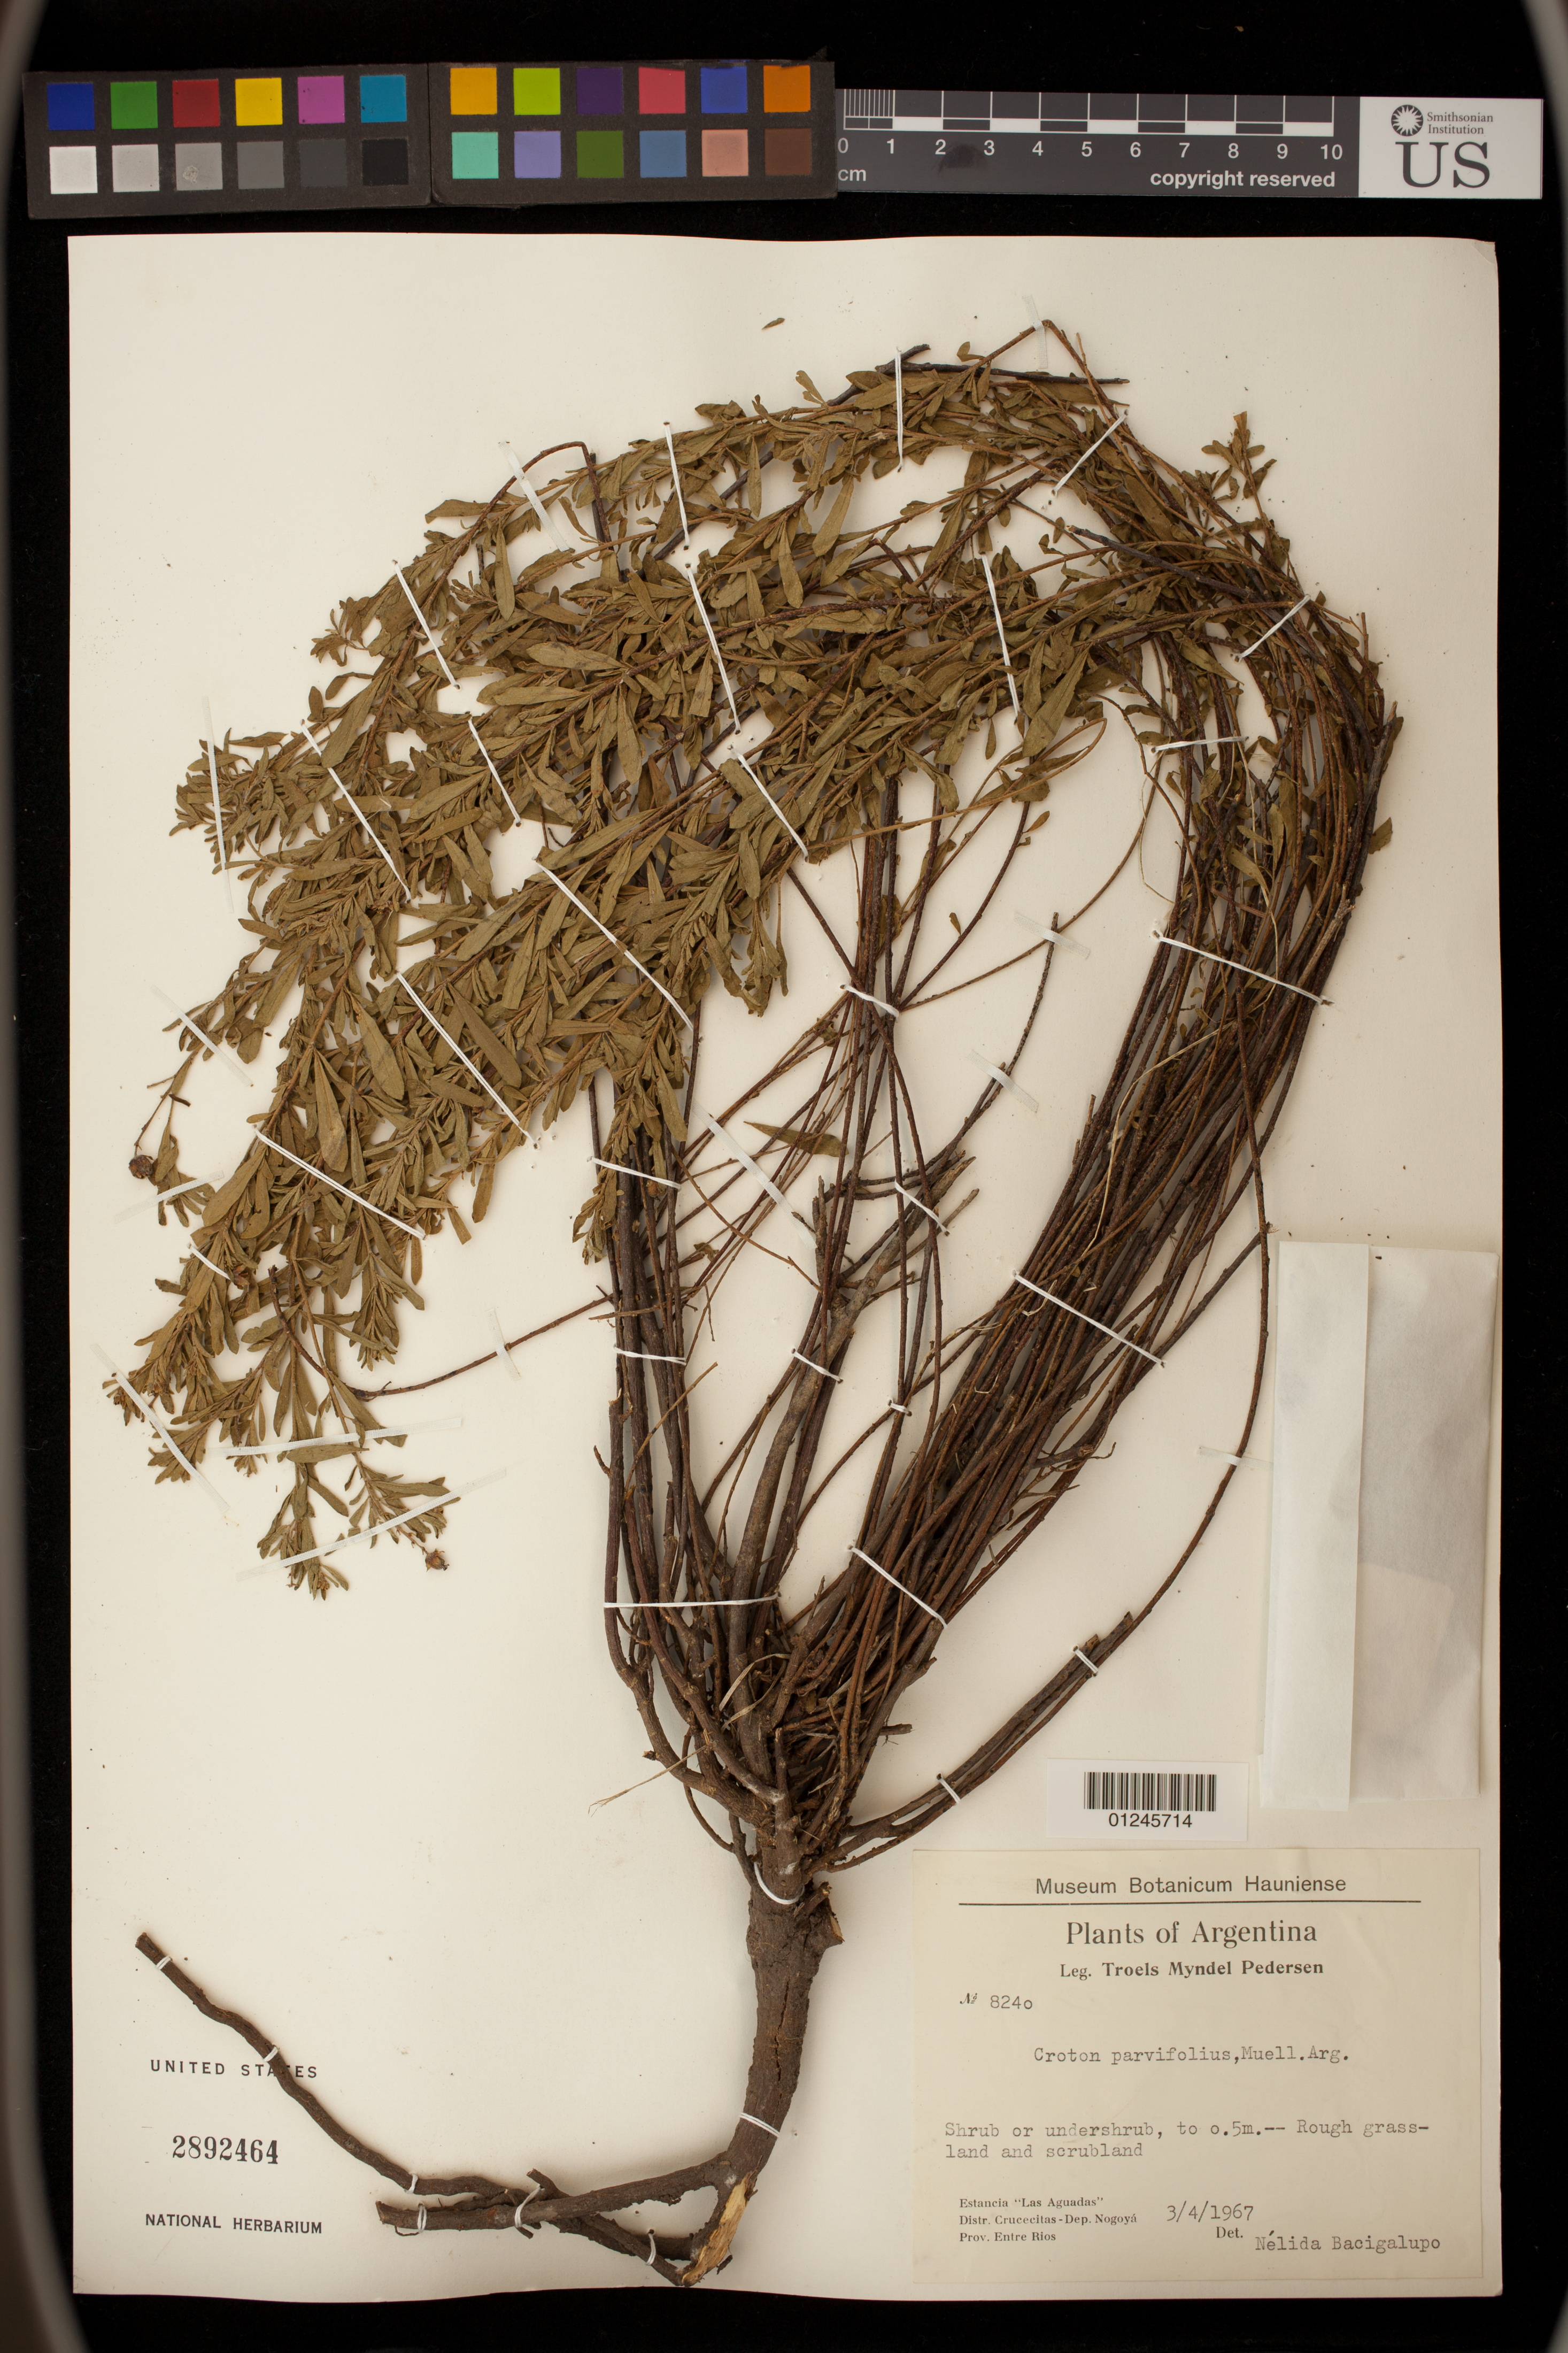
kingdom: Plantae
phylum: Tracheophyta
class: Magnoliopsida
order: Malpighiales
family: Euphorbiaceae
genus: Croton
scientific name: Croton parvifolius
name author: Müll. Arg.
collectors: T. Pederson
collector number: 8240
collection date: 1967-03-04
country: Argentina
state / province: Entre Rios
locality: Estancia "Las Aguadas"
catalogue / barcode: US 2892464